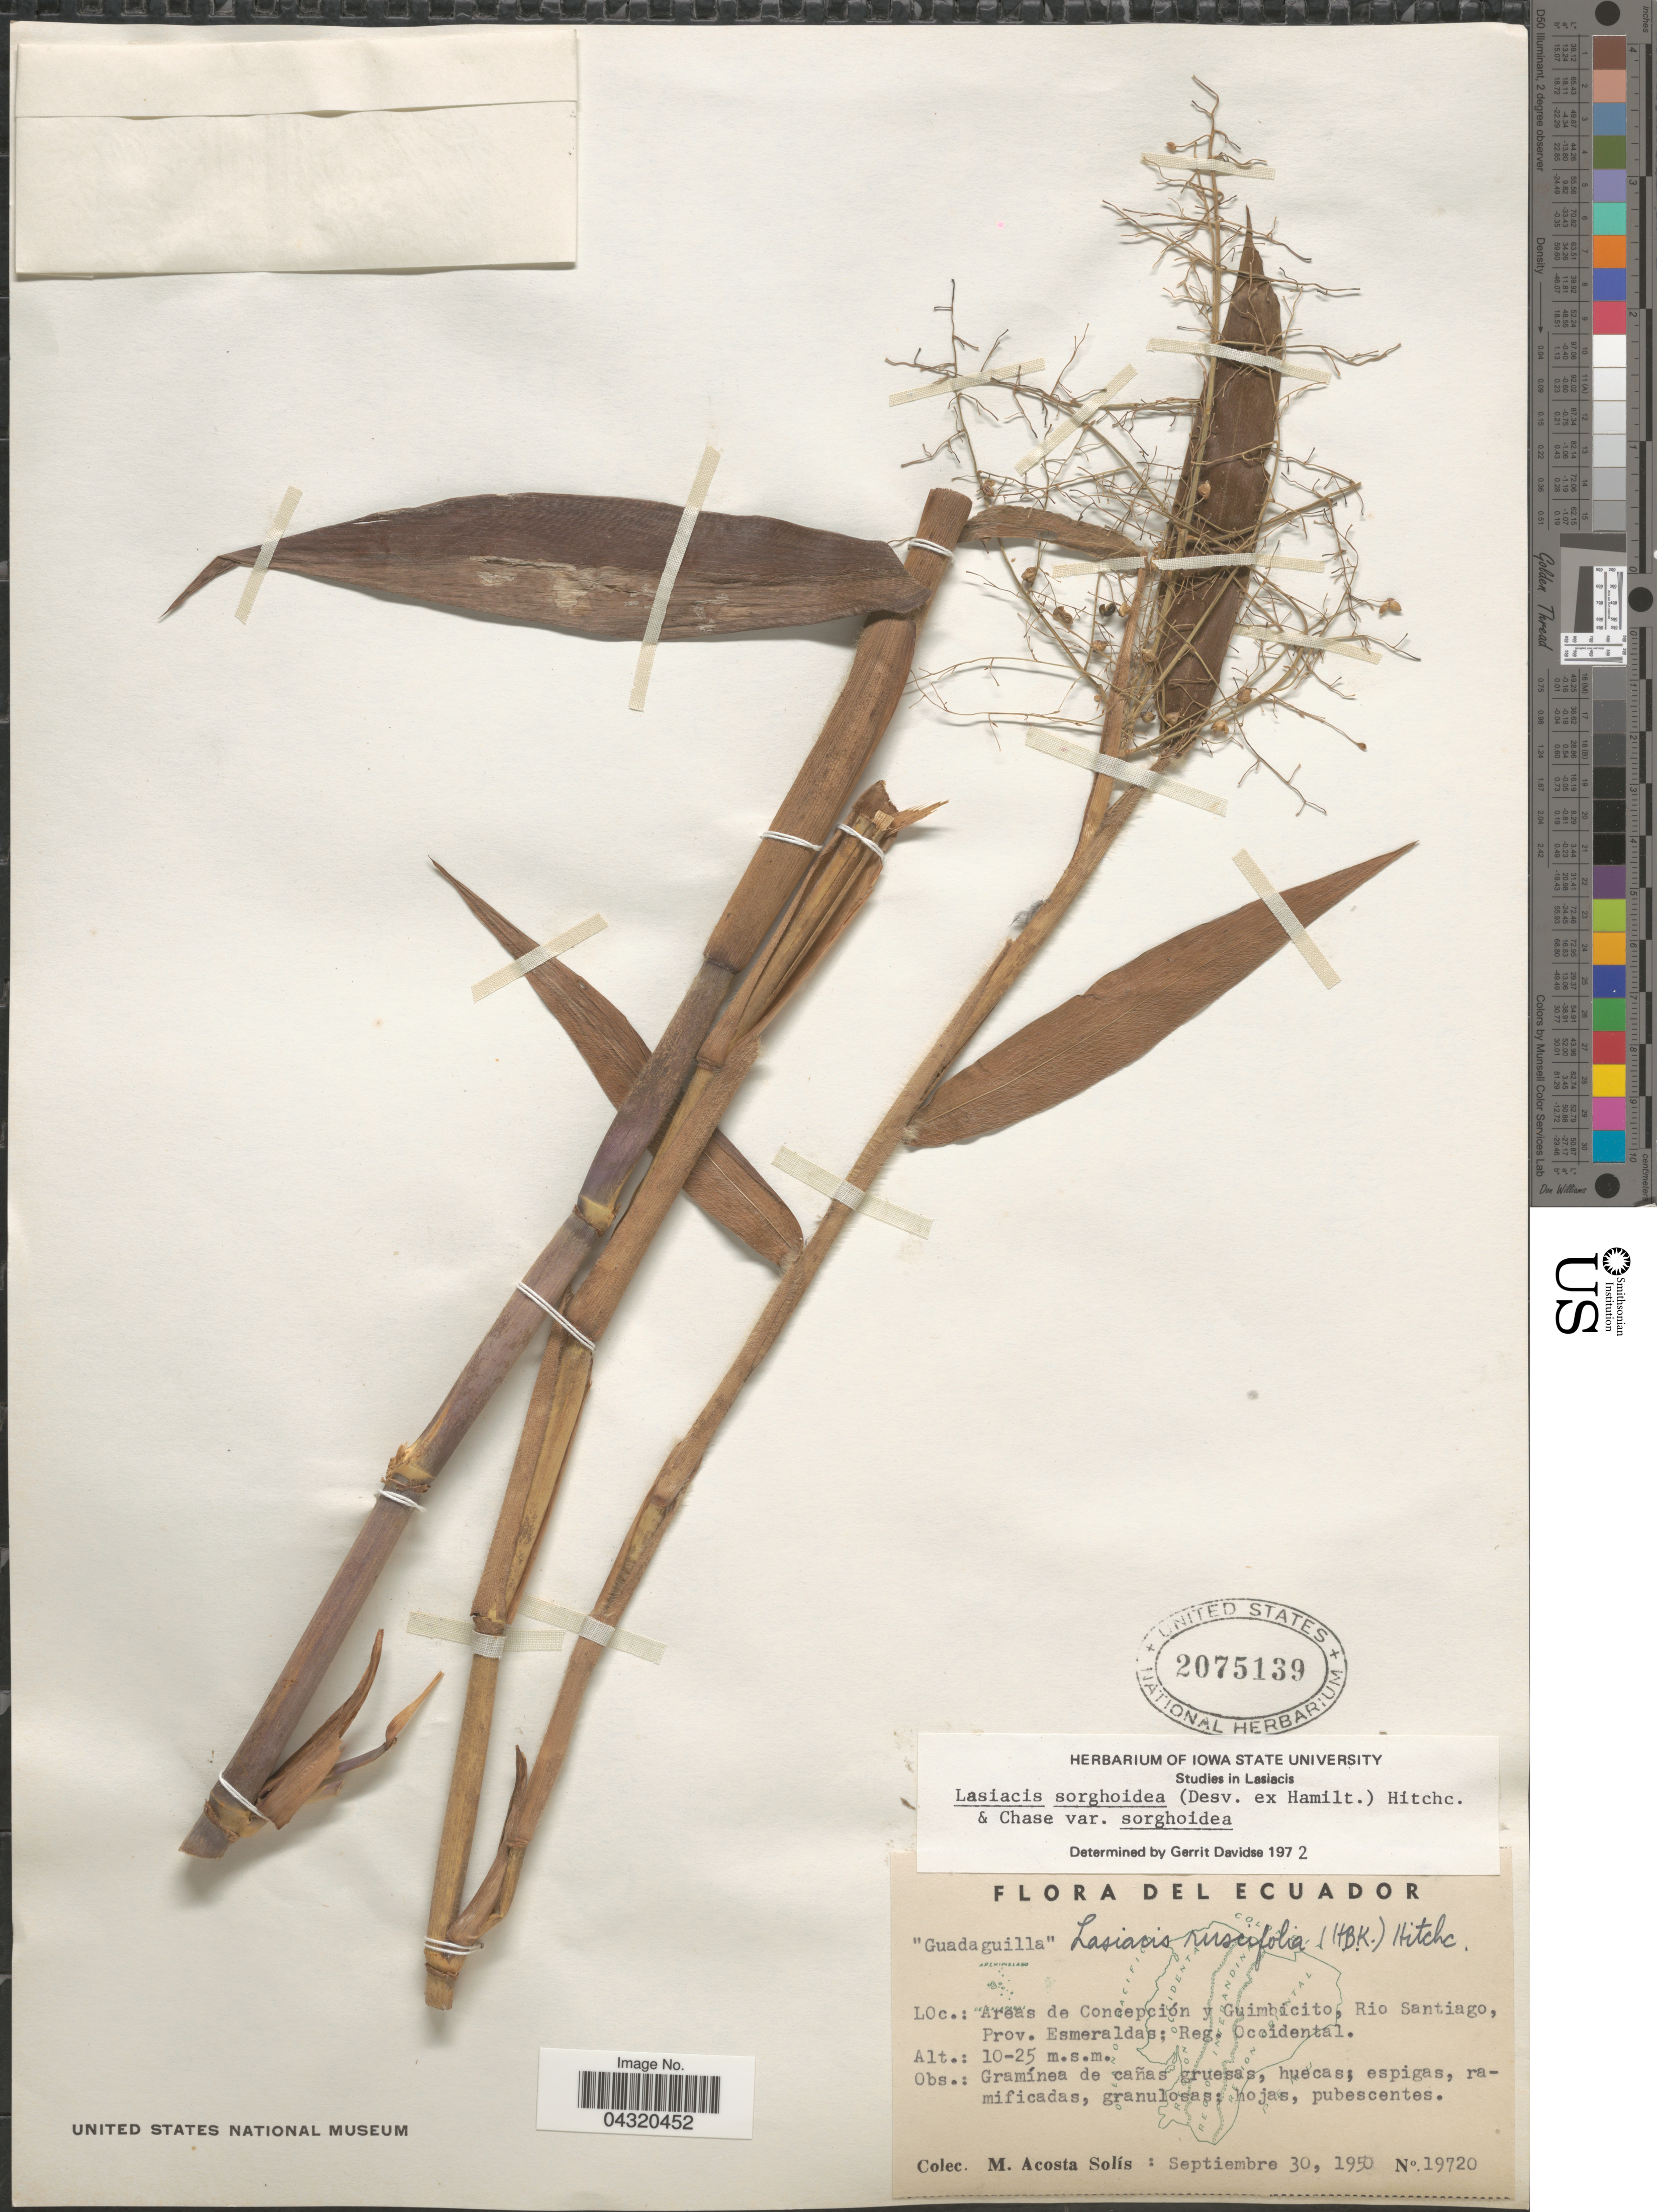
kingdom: Plantae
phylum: Tracheophyta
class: Liliopsida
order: Poales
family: Poaceae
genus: Lasiacis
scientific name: Lasiacis sorghoidea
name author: (Desv. ex Ham.) Hitchc. & Chase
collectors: M. Acosta Solis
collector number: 19720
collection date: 1950-09-30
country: Ecuador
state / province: Esmeraldas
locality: Areas de Concepción y Guimbicito, Rio Santiago, Reg. Occidental.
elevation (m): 10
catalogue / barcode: US 2075139